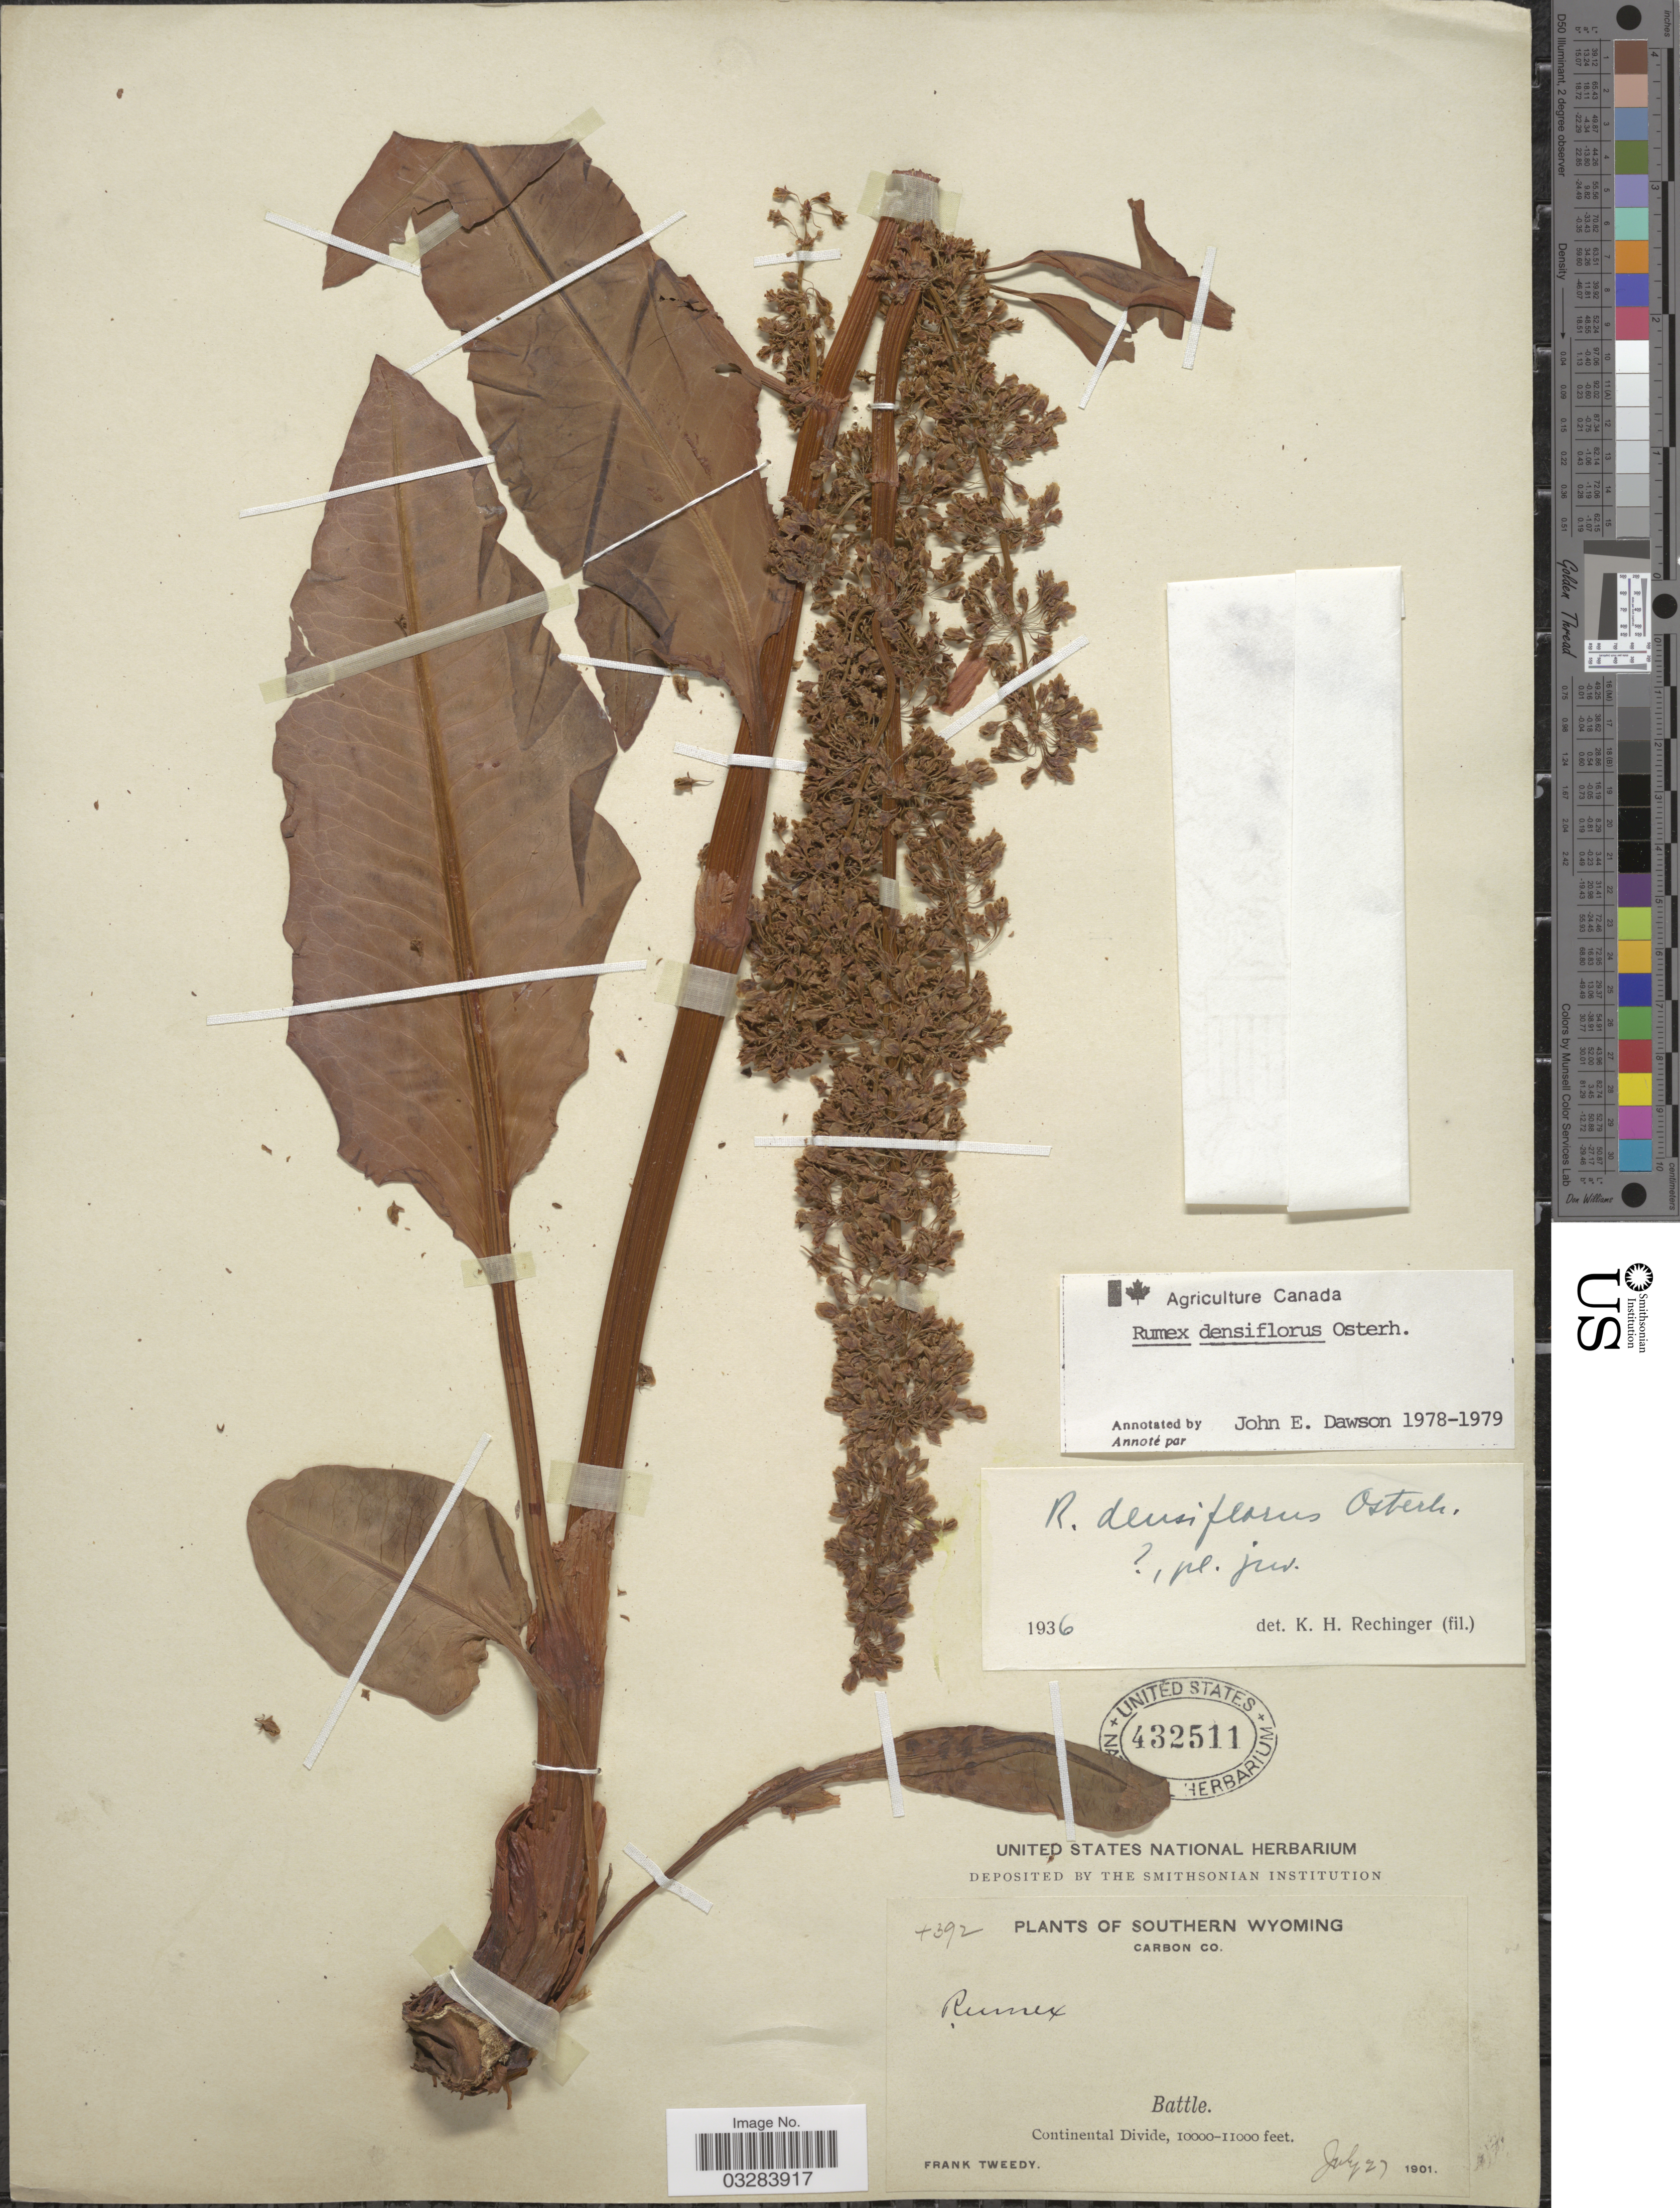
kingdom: Plantae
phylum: Tracheophyta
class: Magnoliopsida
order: Caryophyllales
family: Polygonaceae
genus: Rumex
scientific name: Rumex densiflorus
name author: Osterh.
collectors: F. Tweedy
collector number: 4392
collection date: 1901-07-27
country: United States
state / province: Wyoming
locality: Southern Wyoming. Carbon Co. Battle. Continental Divide.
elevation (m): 3048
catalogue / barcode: US 432511